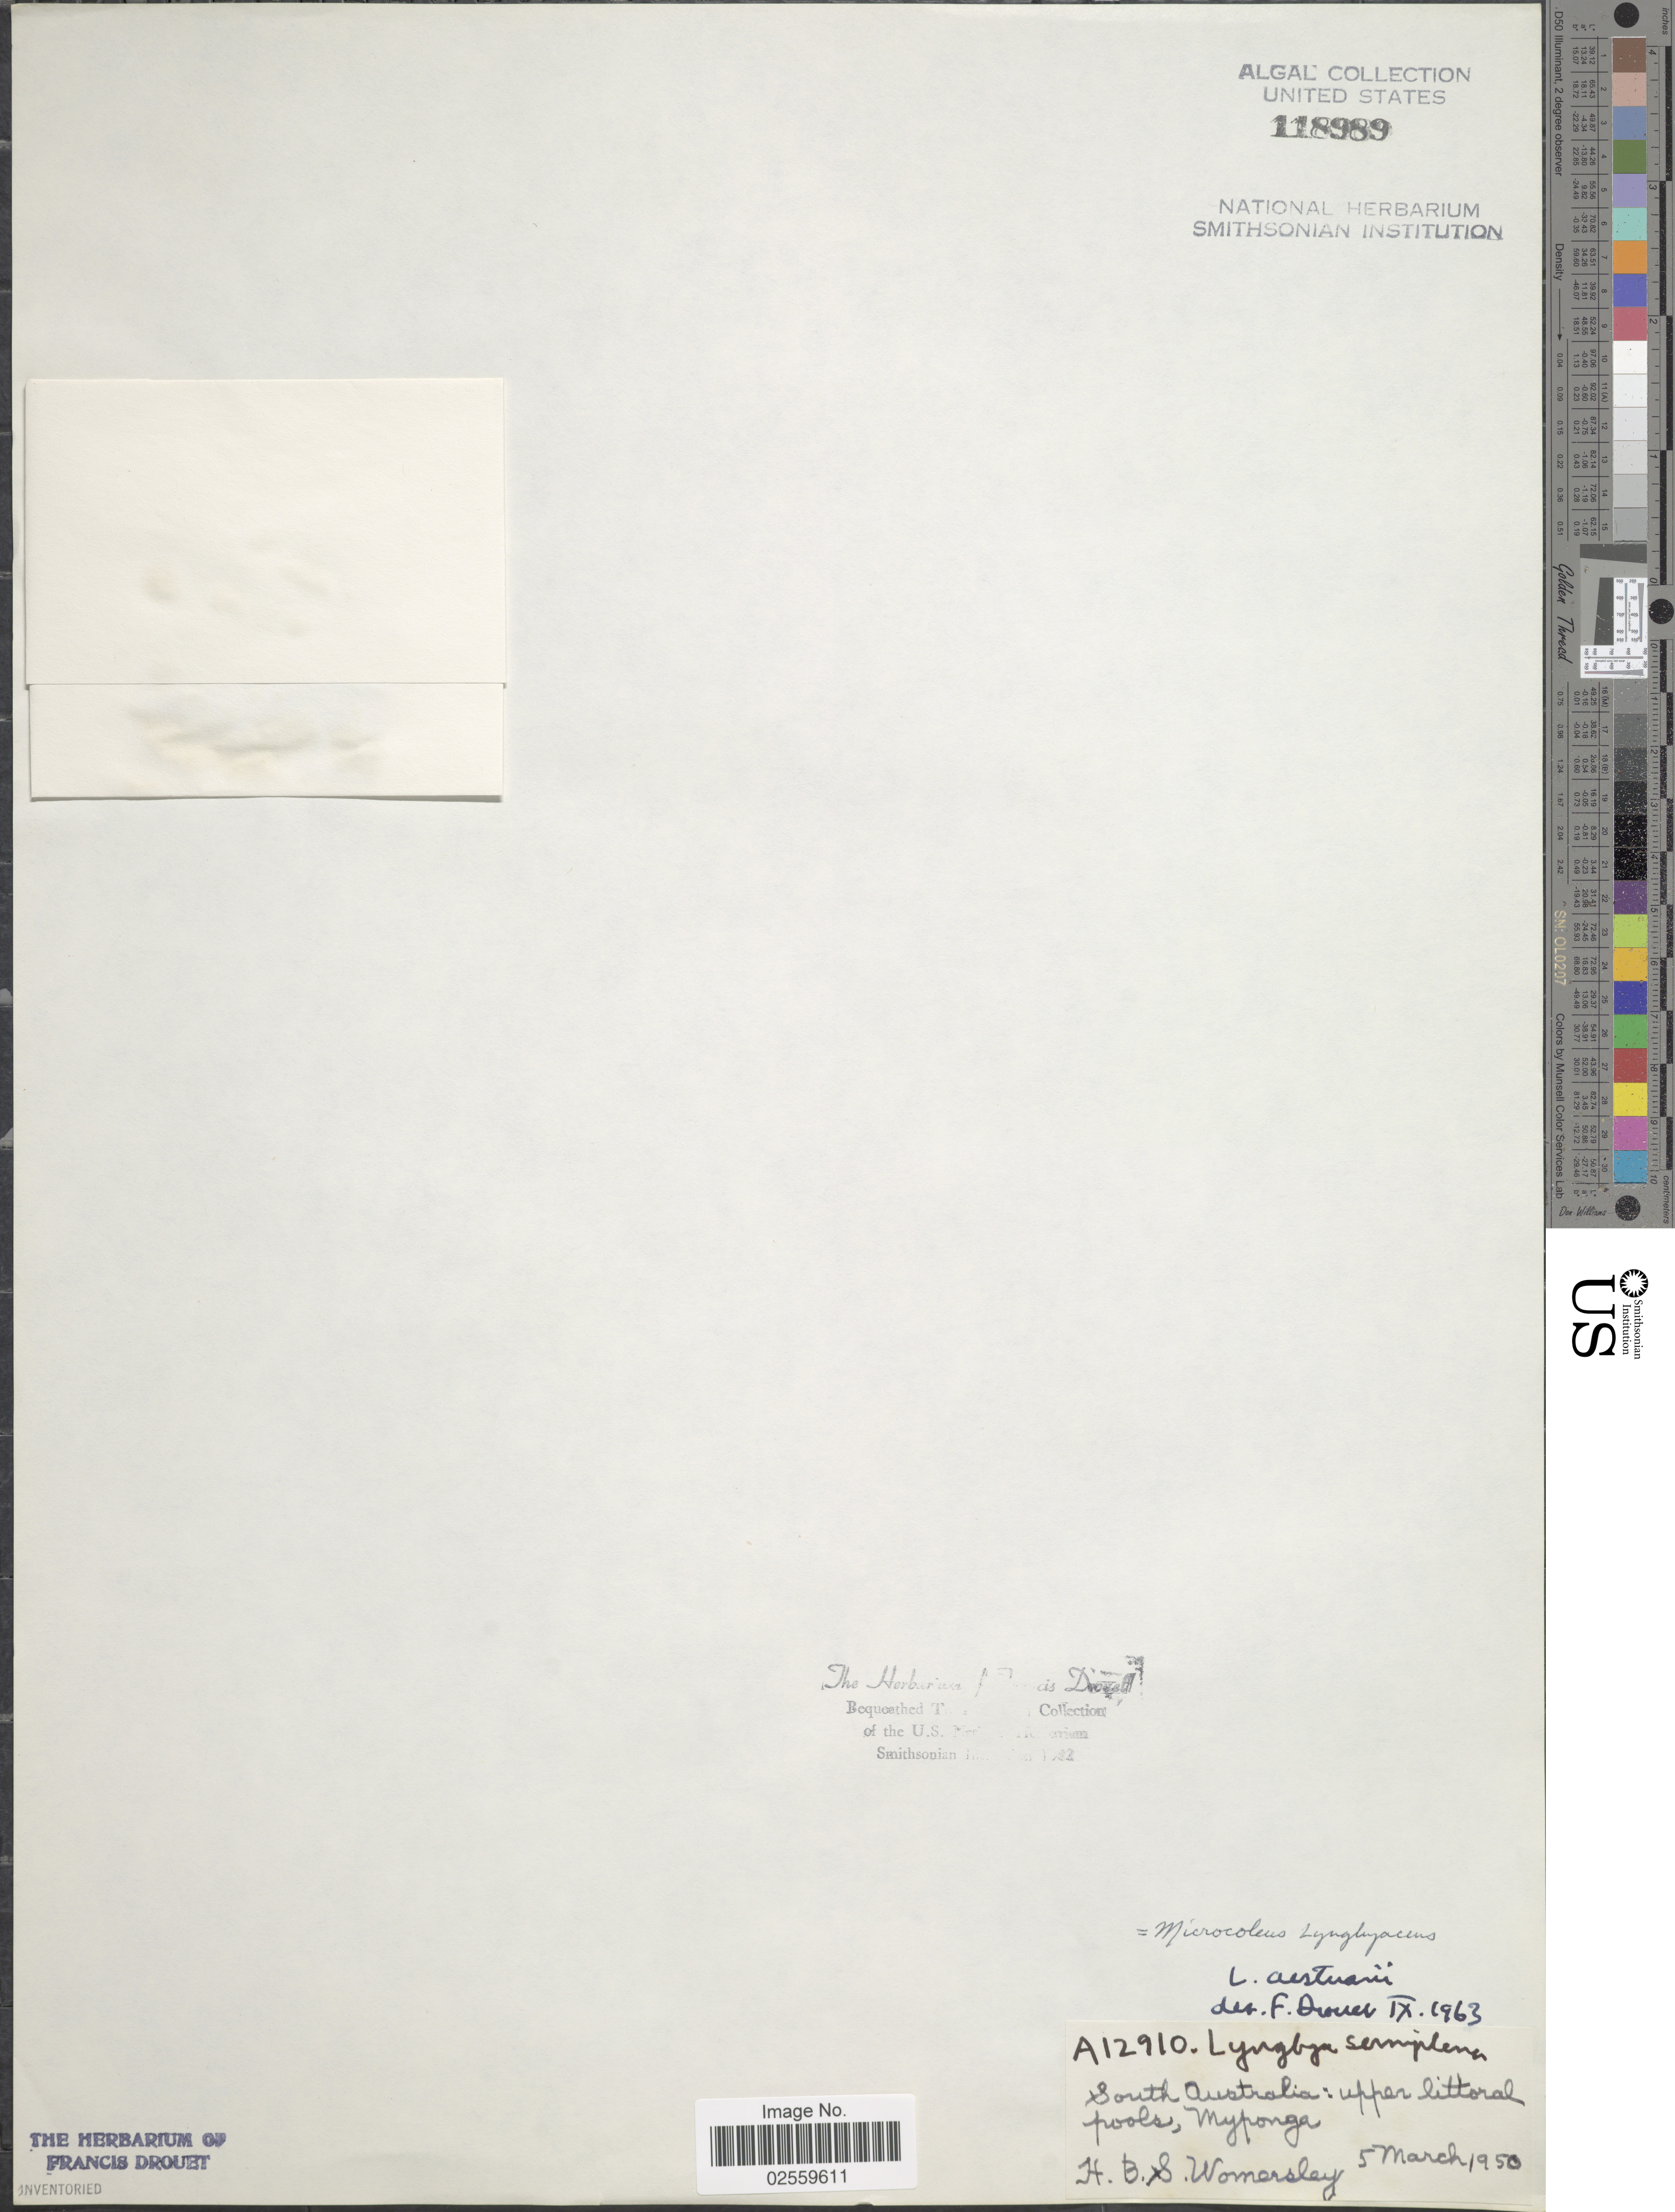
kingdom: Bacteria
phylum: Cyanobacteria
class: Cyanobacteriia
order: Cyanobacteriales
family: Microcoleaceae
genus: Microcoleus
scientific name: Microcoleus lyngbyaceus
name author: Kütz. ex Forti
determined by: Drouet, F. E.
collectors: H. B. S. Womersley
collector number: A12910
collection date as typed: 05 Mar 1950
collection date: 1950-03-05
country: Australia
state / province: South Australia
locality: Myponga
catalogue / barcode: US 118989